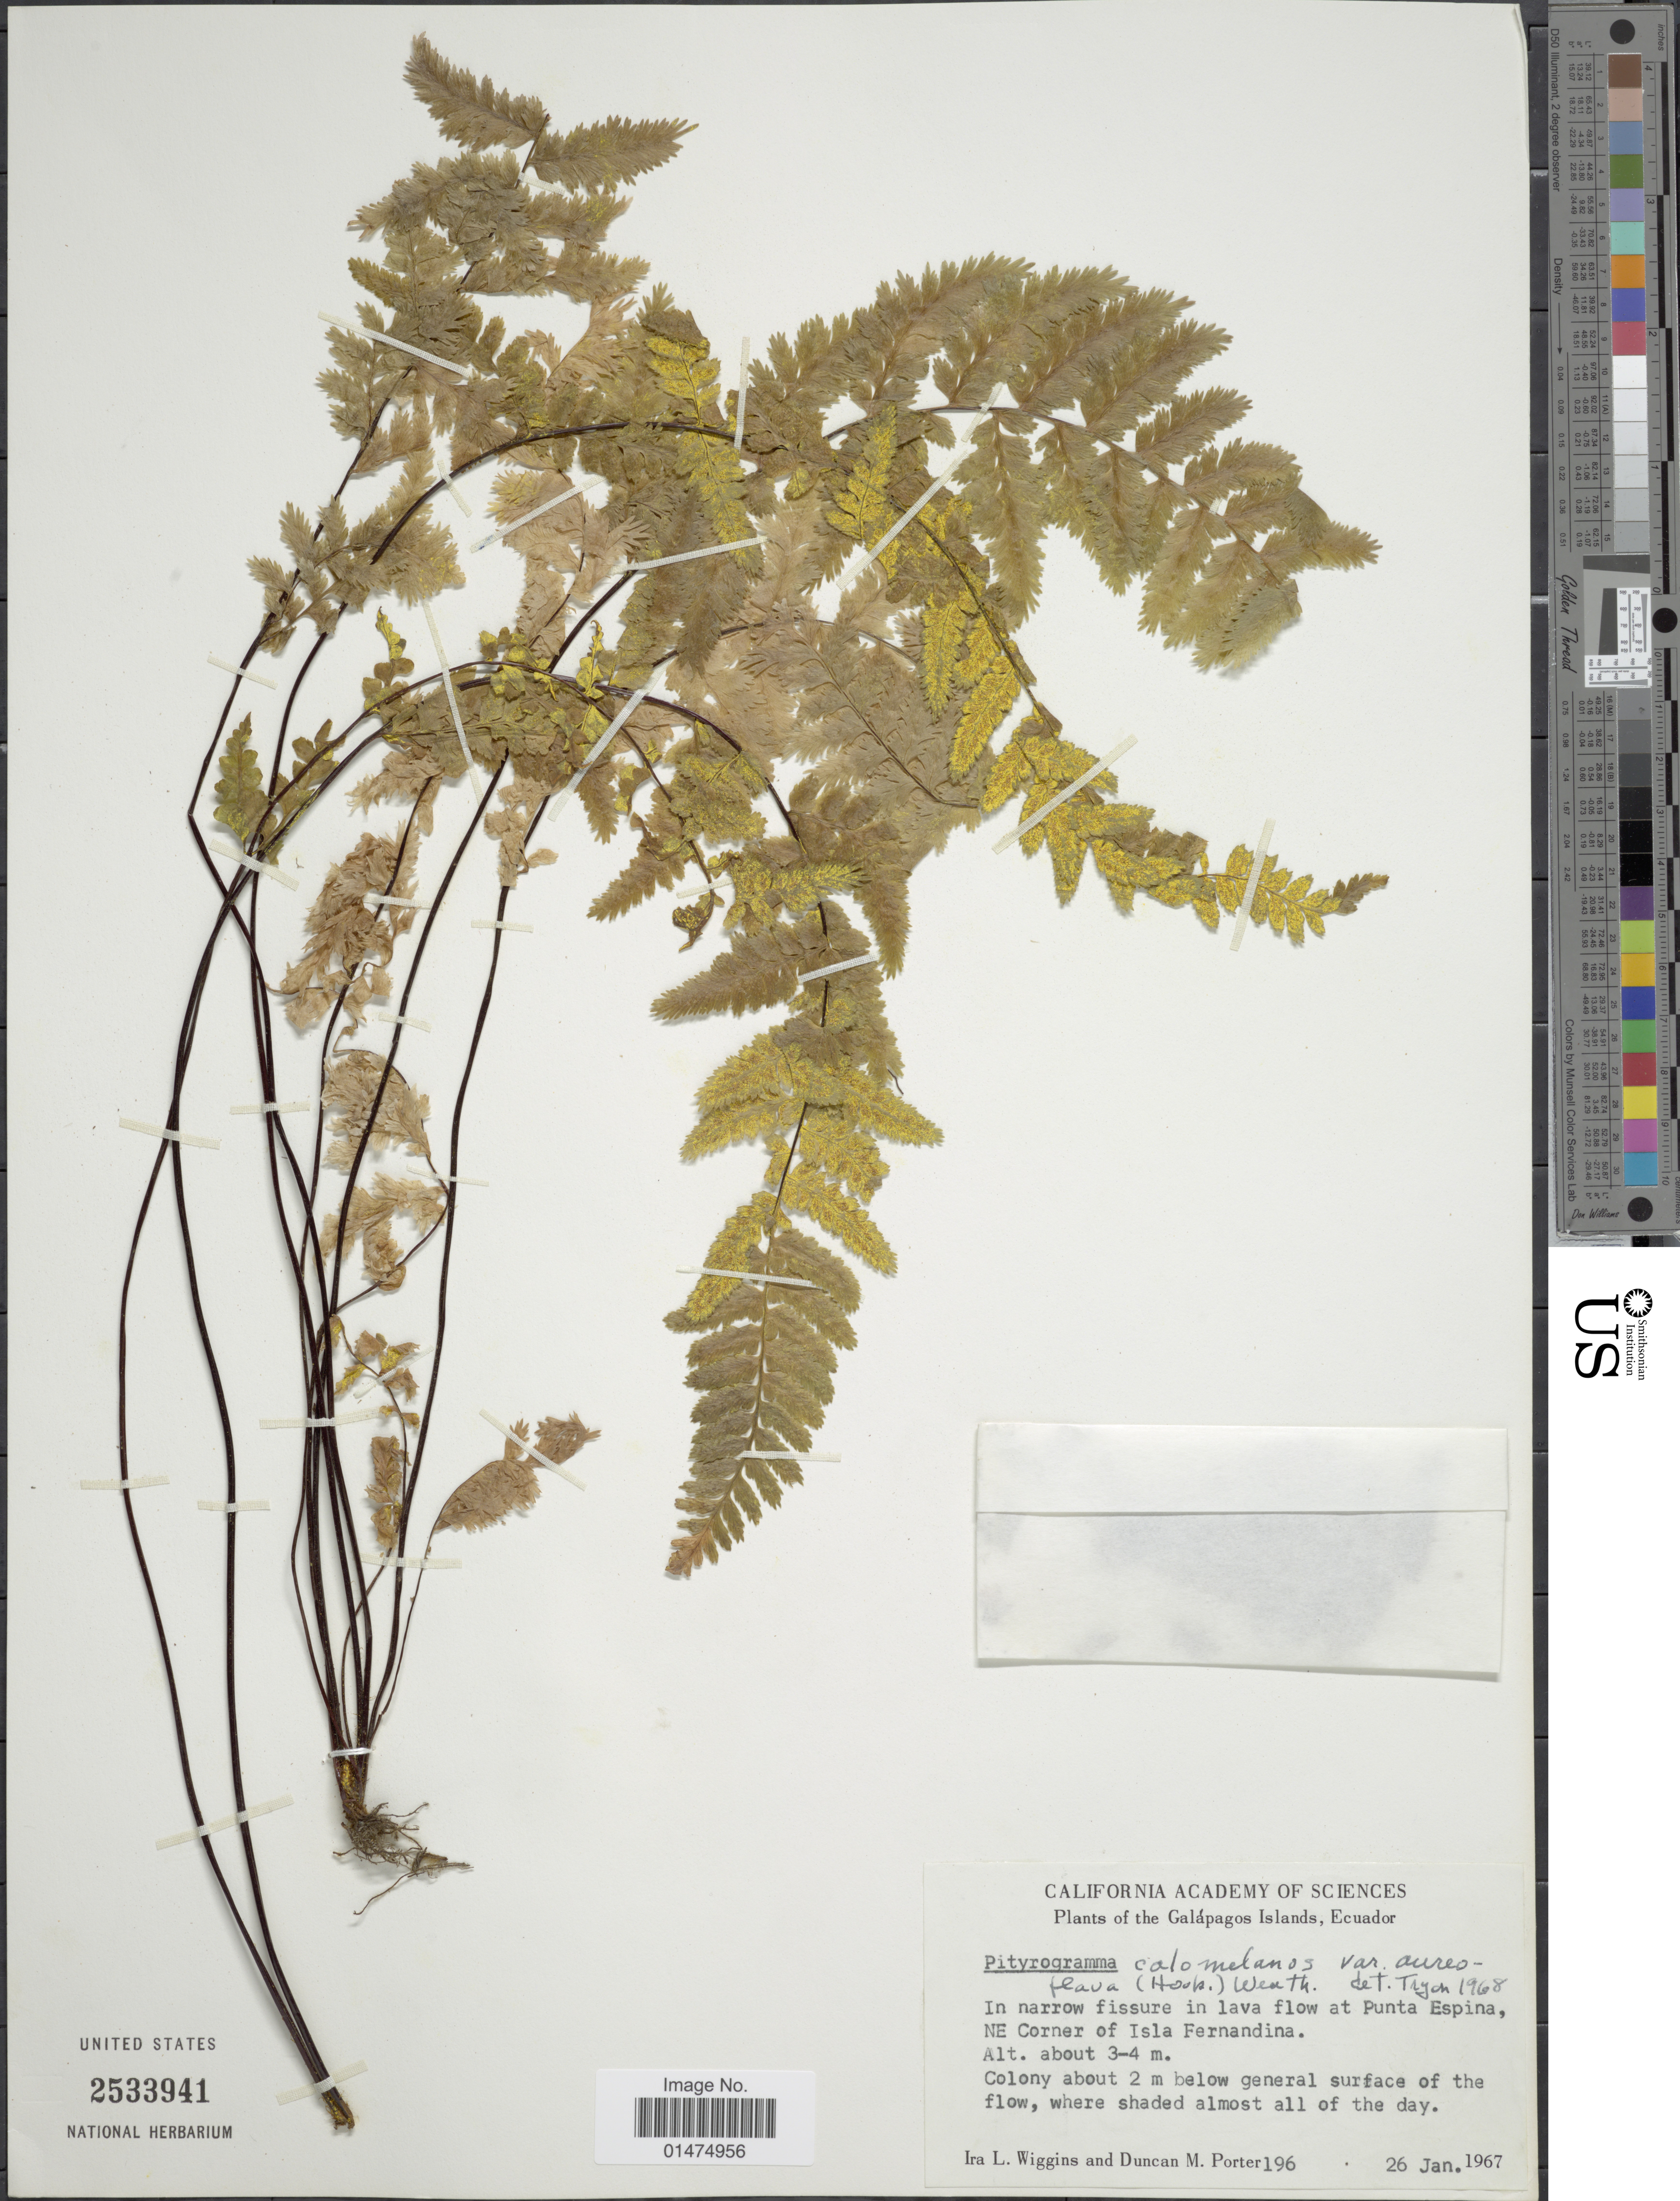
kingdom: Plantae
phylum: Tracheophyta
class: Polypodiopsida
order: Polypodiales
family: Pteridaceae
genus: Pityrogramma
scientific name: Pityrogramma calomelanos var. aureoflava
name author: (Hook.) Weath. ex L.H. Bailey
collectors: I. L. Wiggins & D. M. Porter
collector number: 196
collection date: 1967-01-26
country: Ecuador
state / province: Colón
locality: Galapagos Islands, in narrow fissure in lava flow at Punta Espina, NE corner of Isla Fernandina.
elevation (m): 3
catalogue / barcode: US 2533941